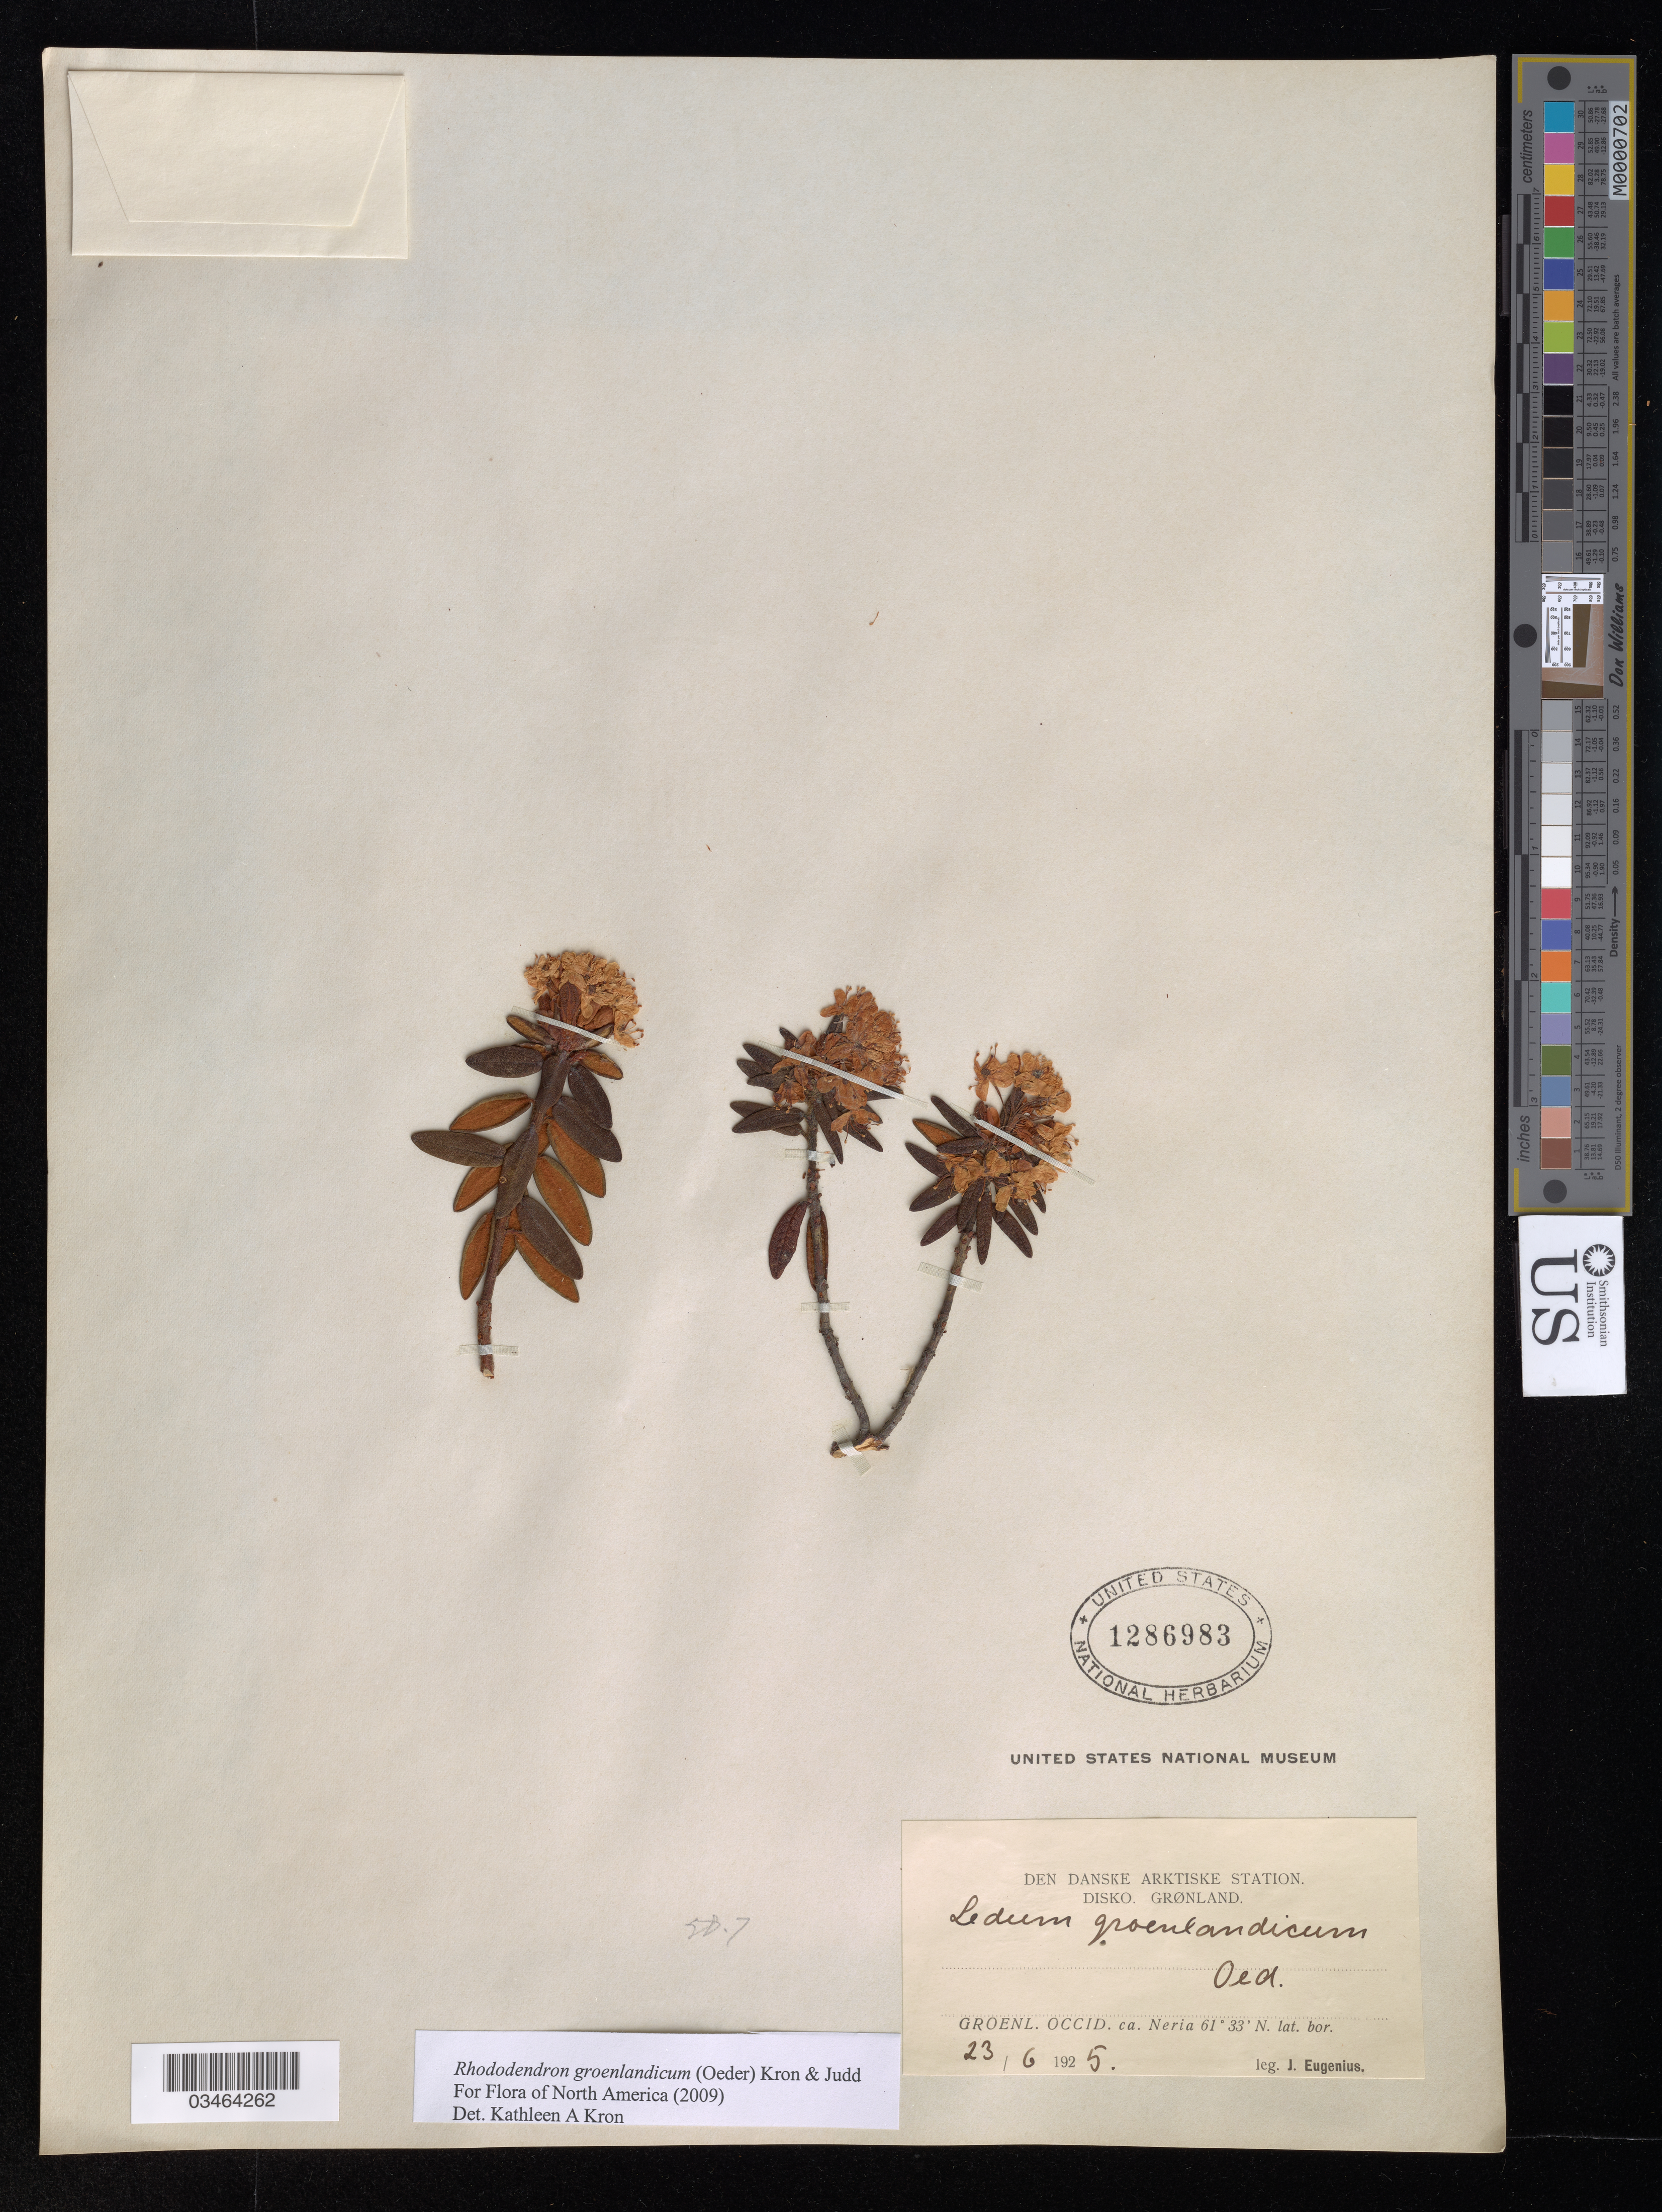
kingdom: Plantae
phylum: Tracheophyta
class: Magnoliopsida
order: Ericales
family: Ericaceae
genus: Rhododendron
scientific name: Rhododendron groenlandicum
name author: (Oeder) Kron & Judd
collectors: J. Eugenius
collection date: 1925-06-23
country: Greenland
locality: Groenl. Occid. ca. Neria.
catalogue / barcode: US 286983